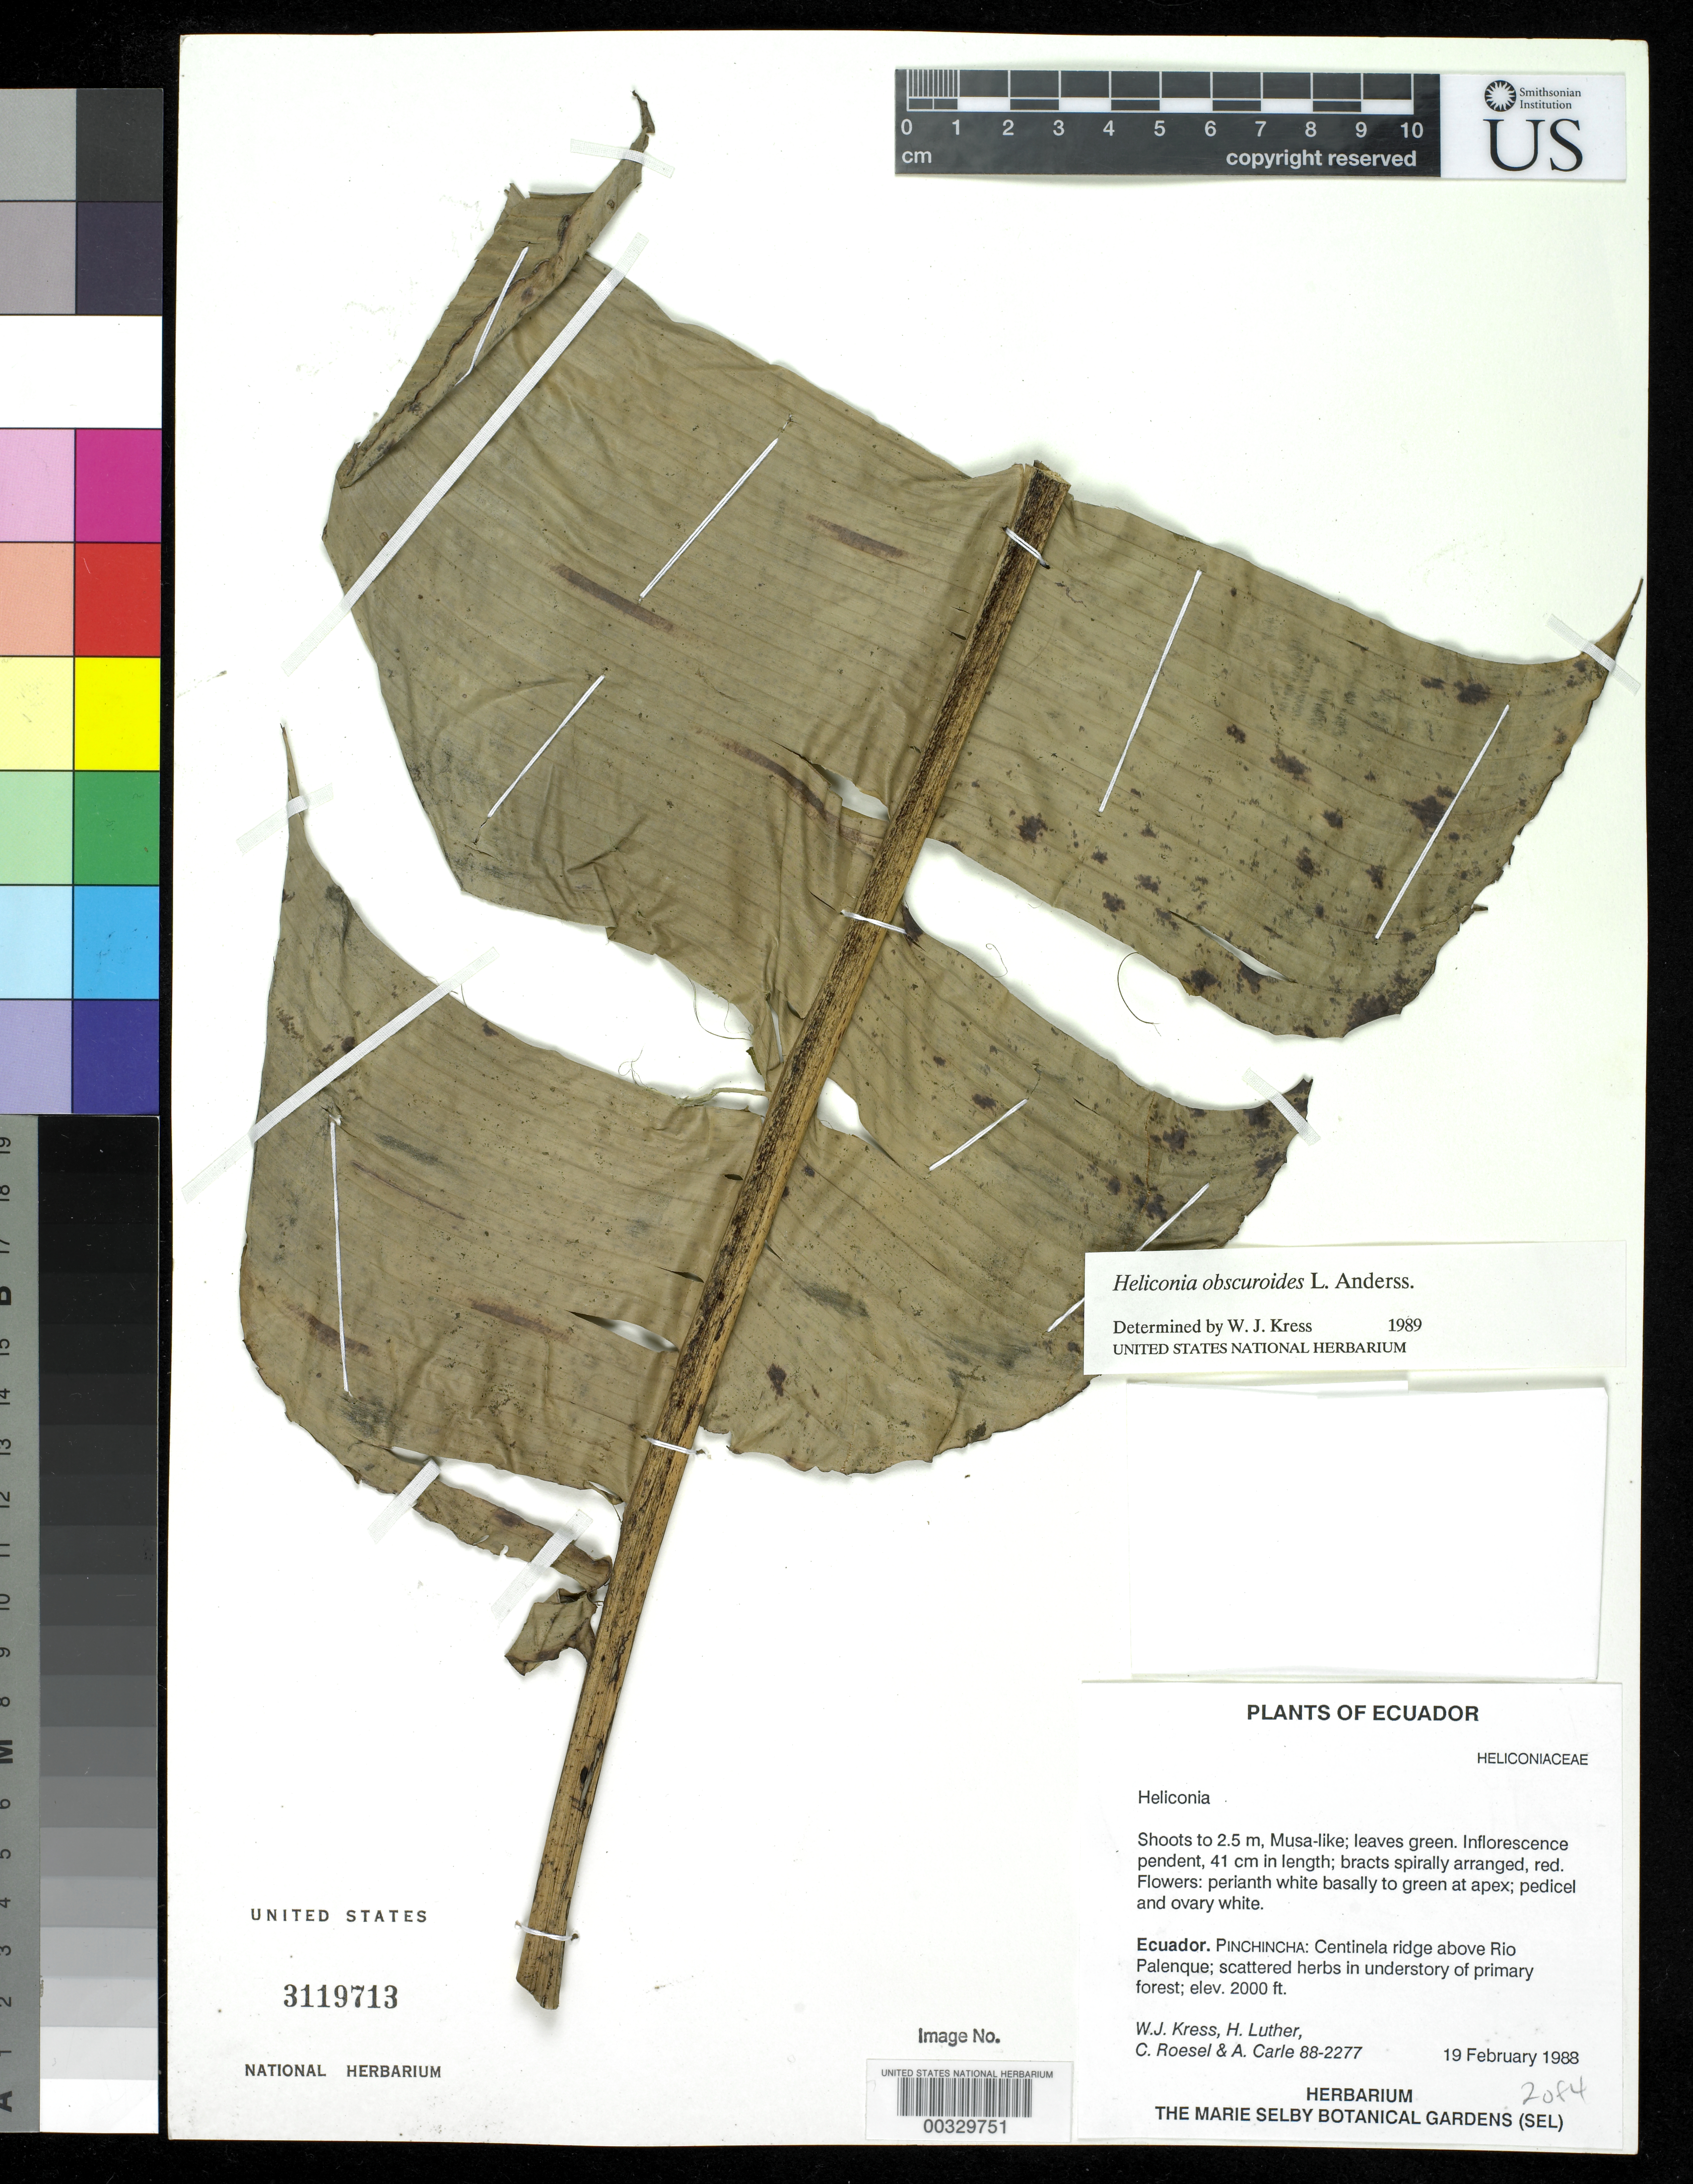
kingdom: Plantae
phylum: Tracheophyta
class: Liliopsida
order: Zingiberales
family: Heliconiaceae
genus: Heliconia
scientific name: Heliconia obscuroides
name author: L. Andersson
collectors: W. J. Kress, Harry E. Luther, C. S. Roesel & A. Carle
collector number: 88-2277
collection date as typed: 19 Feb 1988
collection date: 1988-02-19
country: Ecuador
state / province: Pichincha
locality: Centinela ridge above Rio palenque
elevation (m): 610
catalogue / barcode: US 3119713